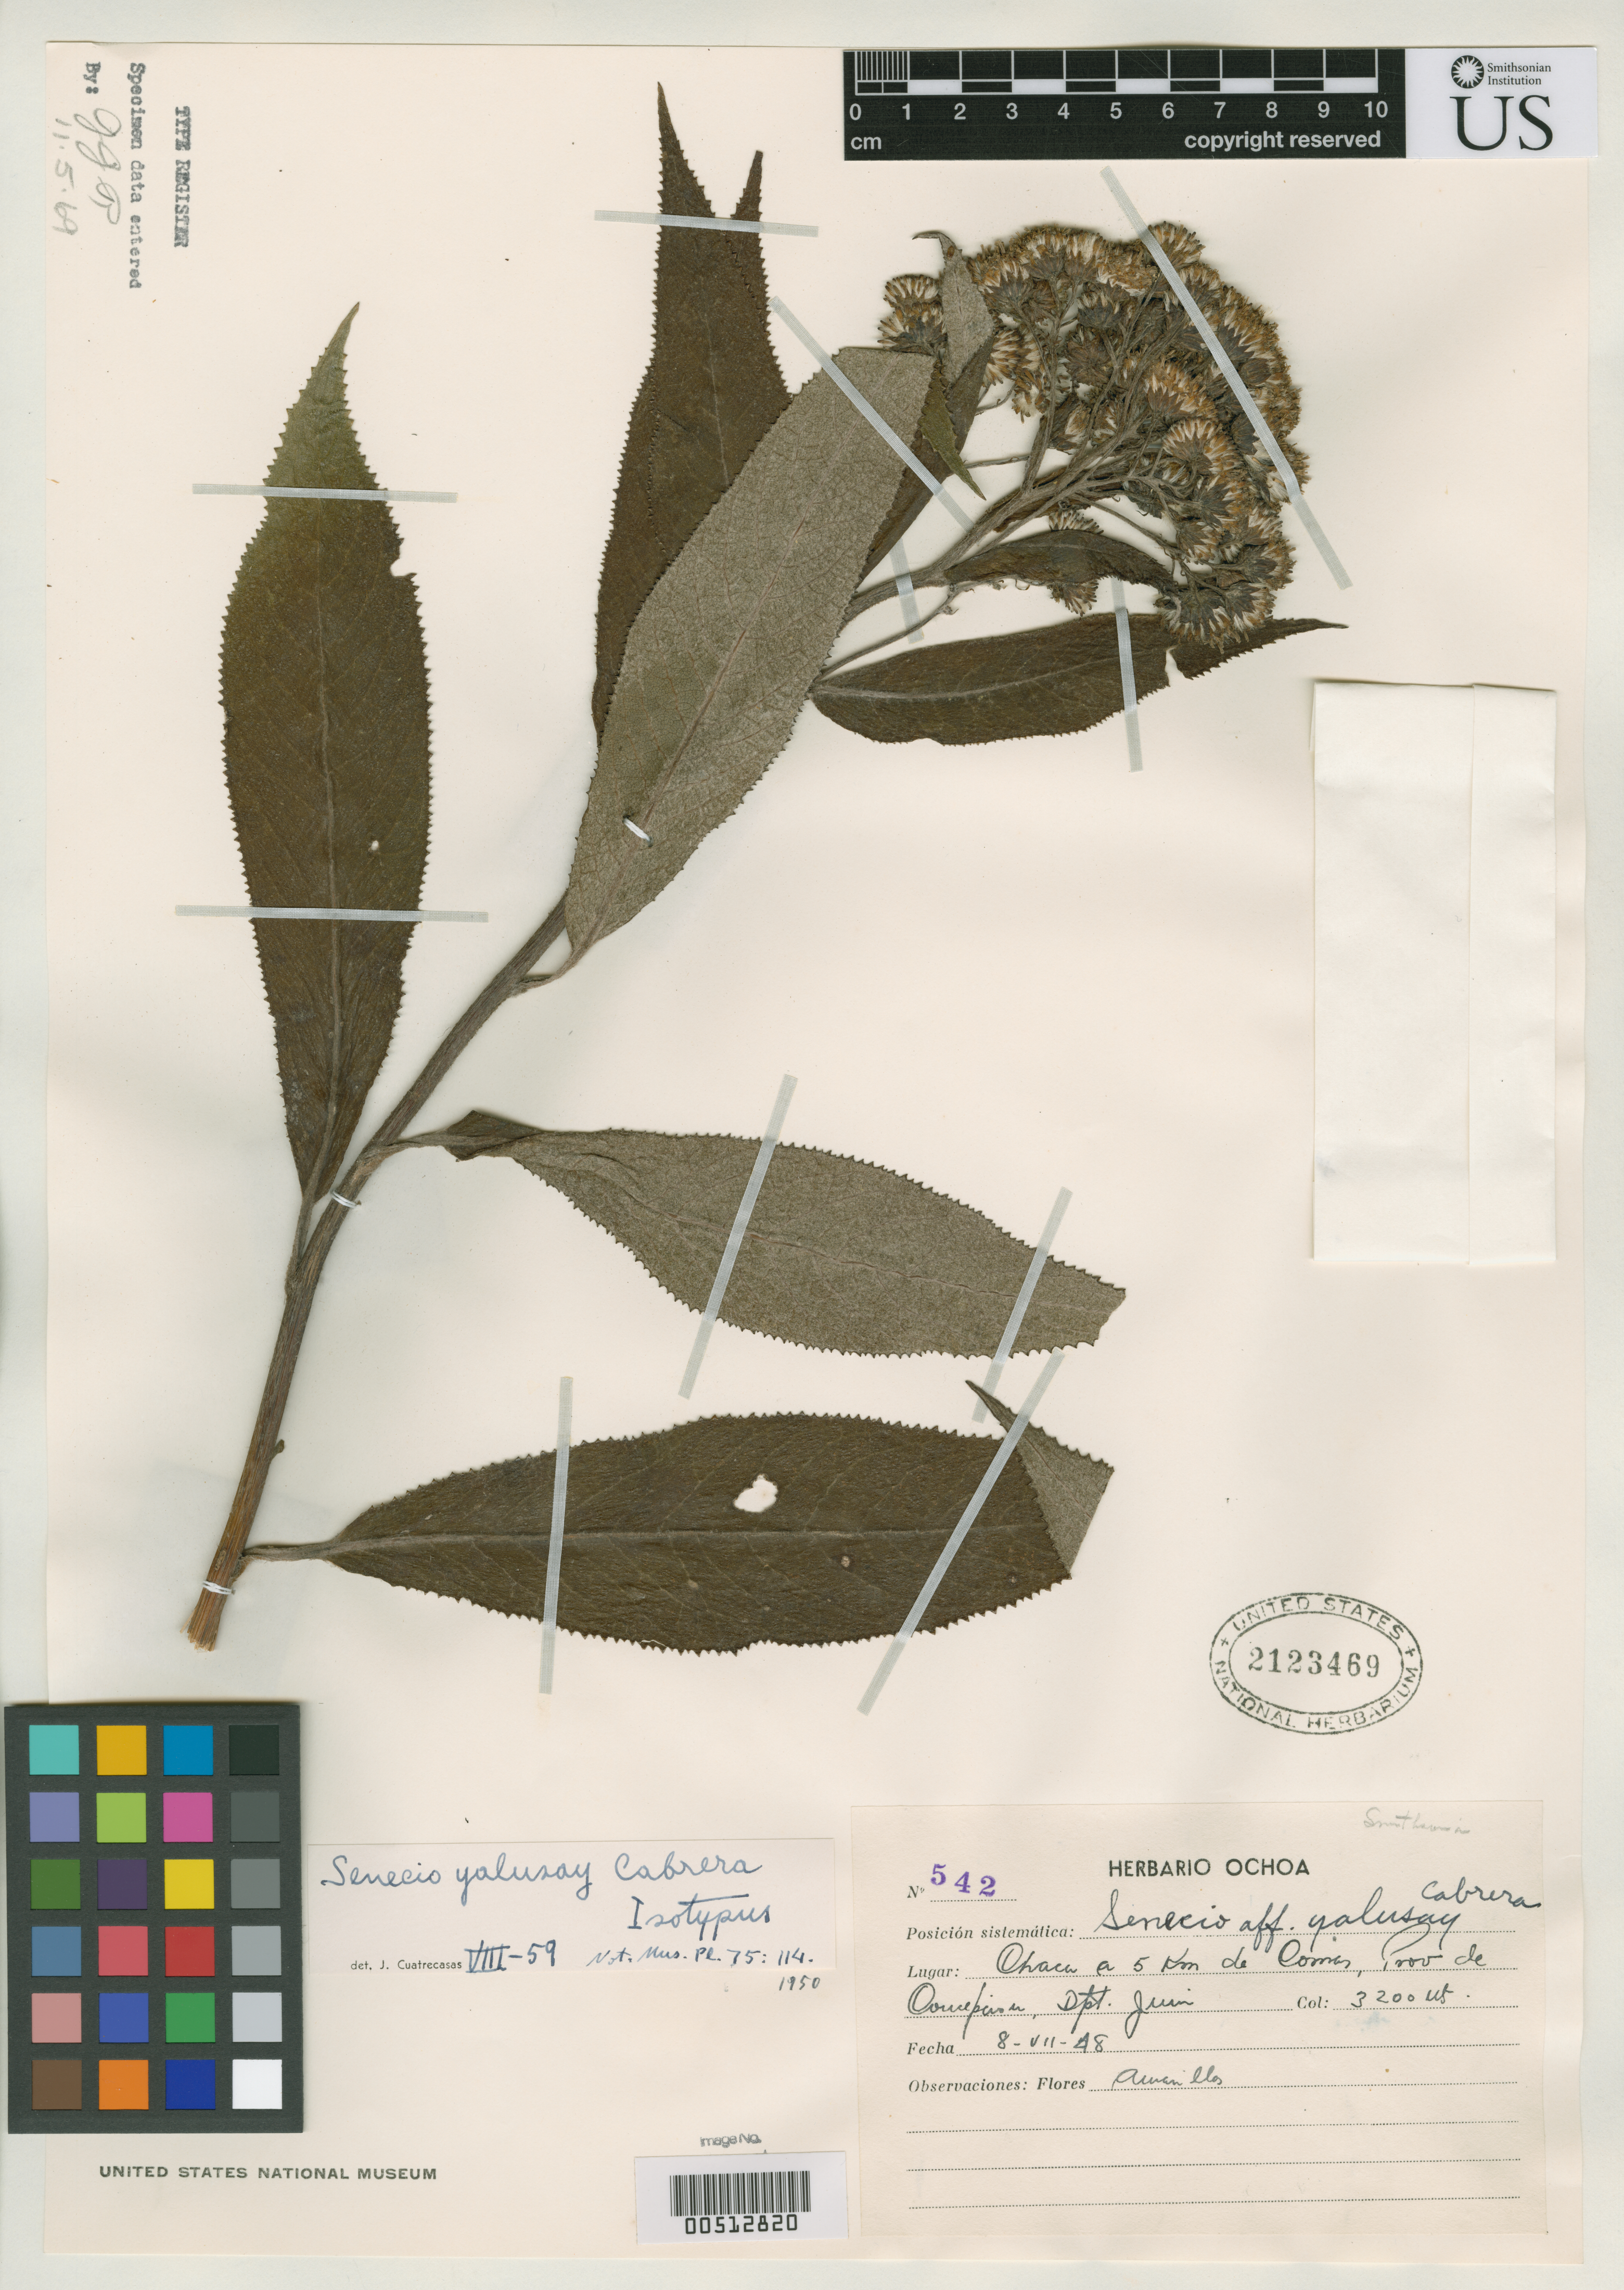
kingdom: Plantae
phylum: Tracheophyta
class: Magnoliopsida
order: Asterales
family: Asteraceae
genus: Senecio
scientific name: Senecio yalusay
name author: Cabrera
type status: Isotype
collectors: C. M. Ochoa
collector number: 542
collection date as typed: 08 Jul 1948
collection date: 1948-07-08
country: Peru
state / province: Junín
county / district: Jauja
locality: Chaca, 5 km from Comas.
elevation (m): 3200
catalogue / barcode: US 2123469